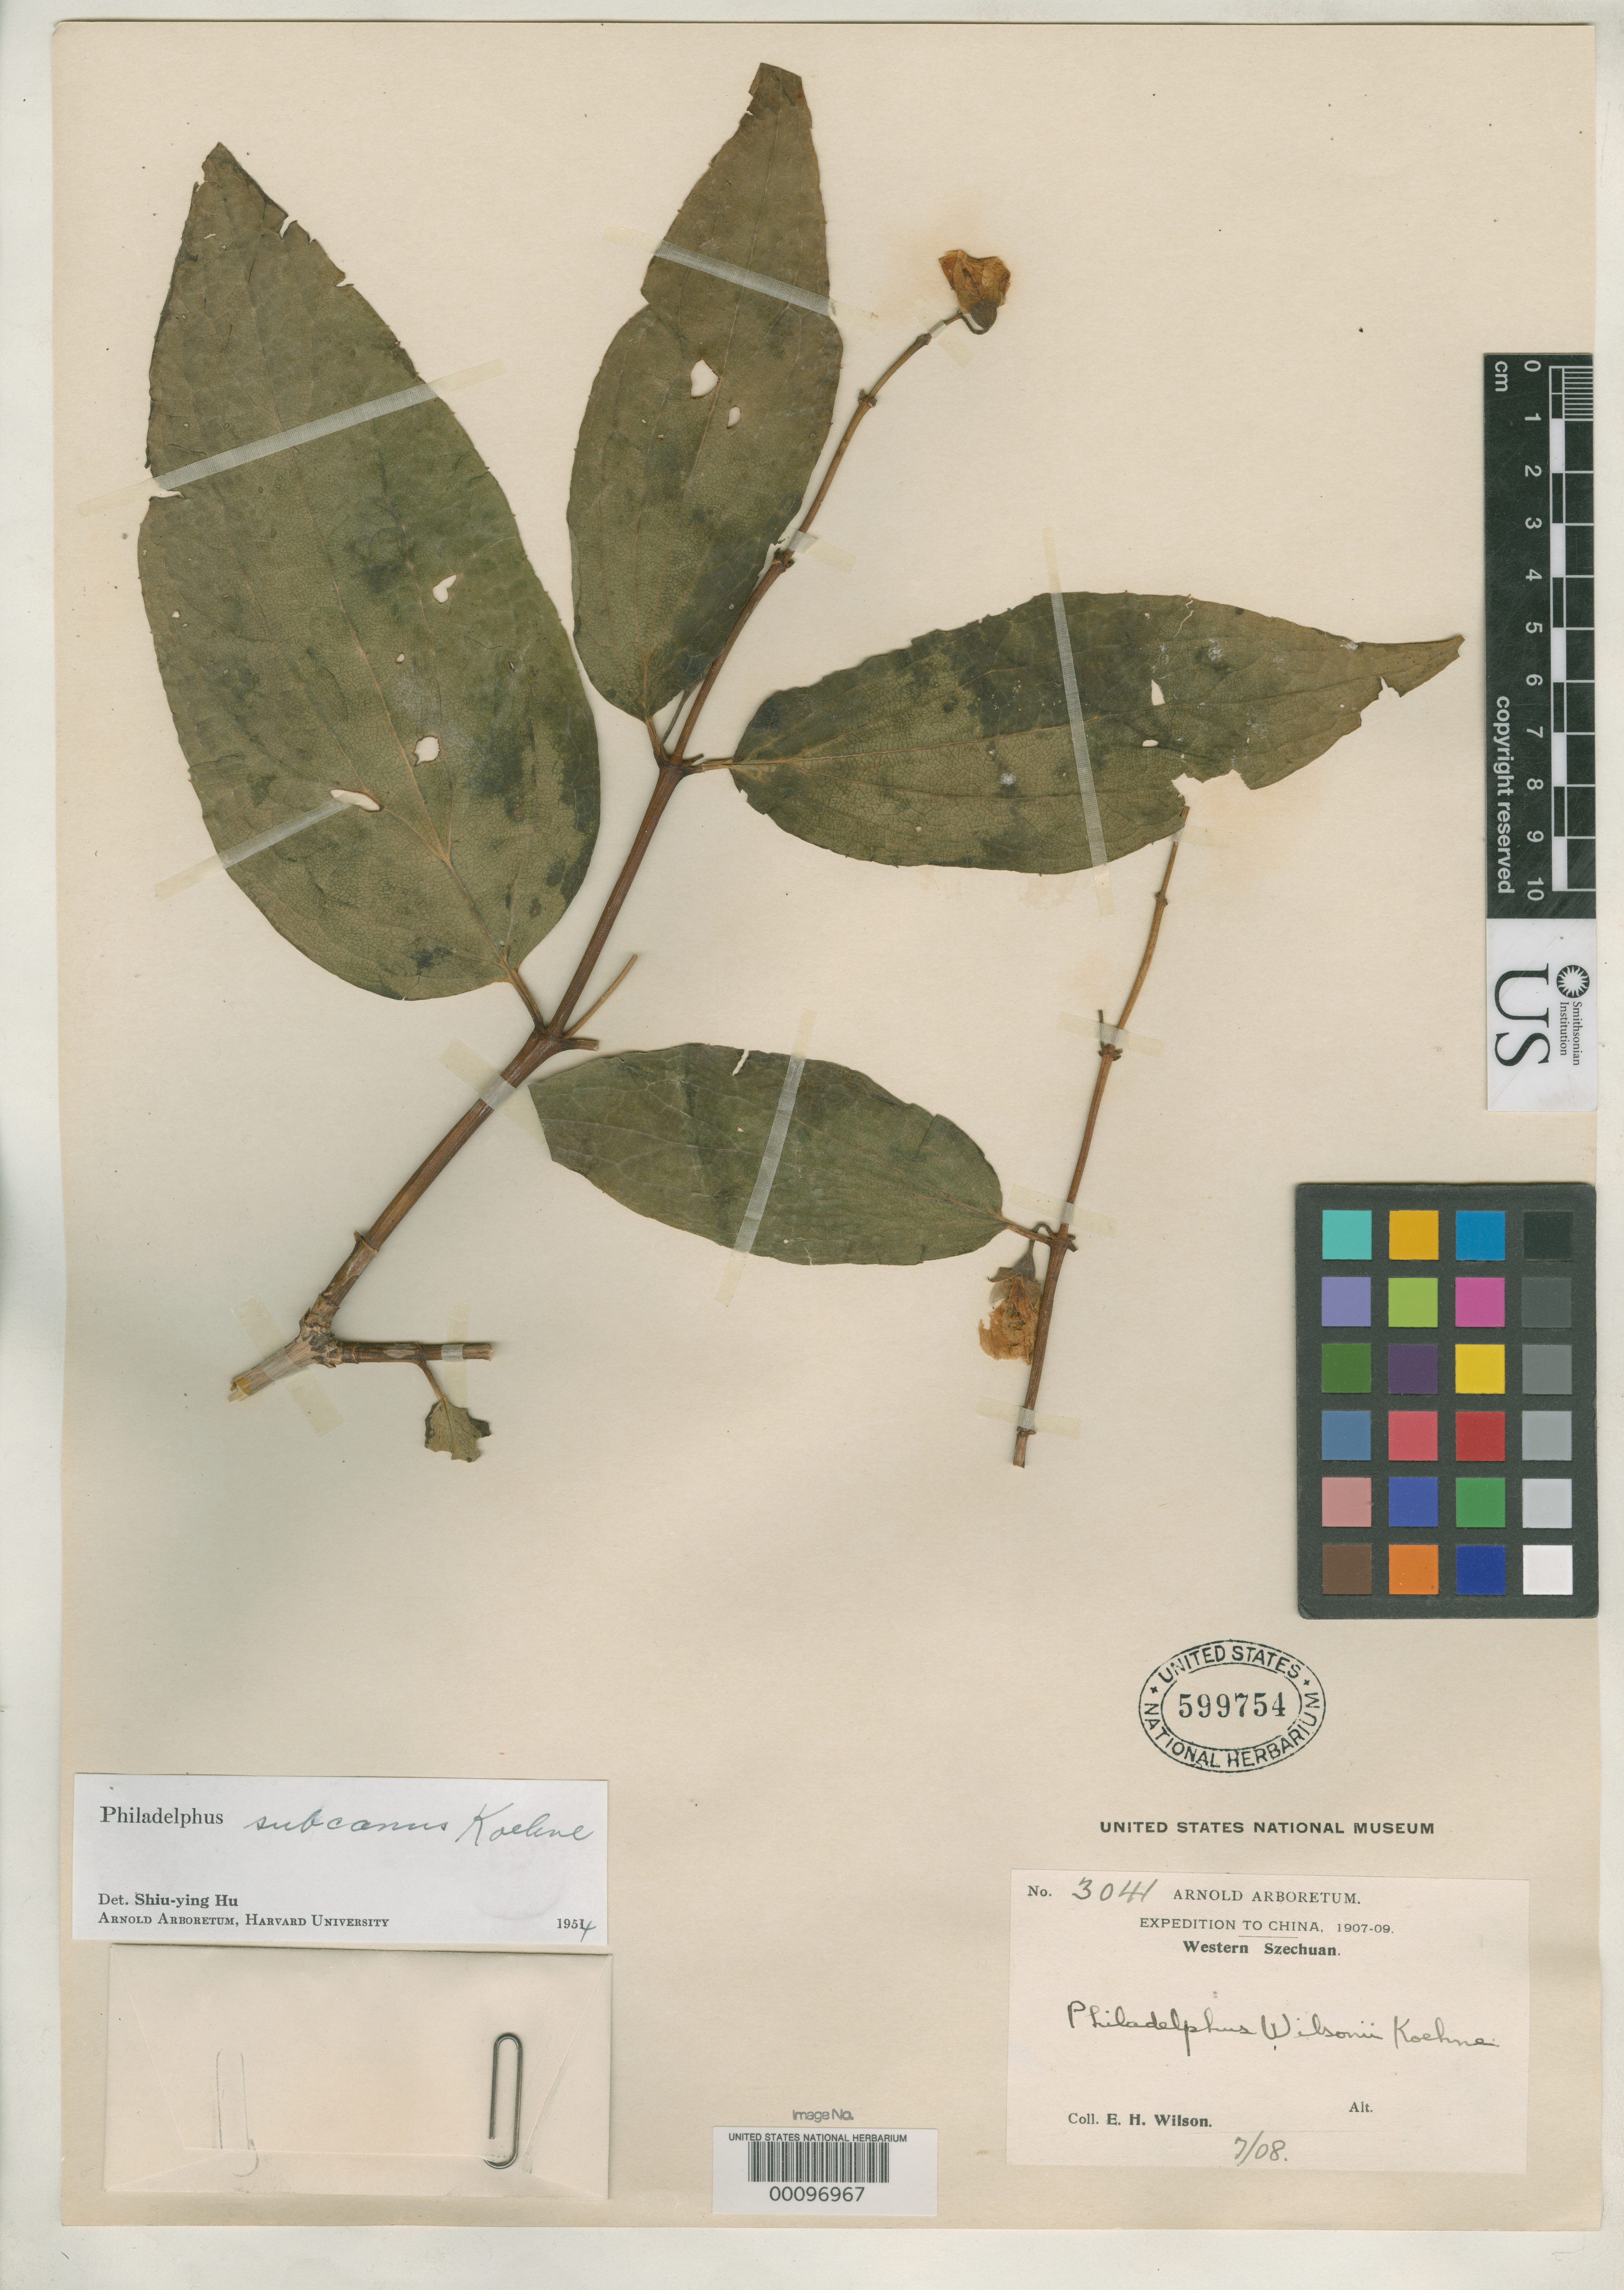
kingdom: Plantae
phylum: Tracheophyta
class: Magnoliopsida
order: Cornales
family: Hydrangeaceae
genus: Philadelphus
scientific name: Philadelphus wilsonii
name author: Koehne in Sarg.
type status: Isotype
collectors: E. H. Wilson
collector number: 3041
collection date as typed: Jul 1908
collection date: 1908-07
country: China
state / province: Sichuan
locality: Wassu country, Wenchuan Hsien.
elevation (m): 1500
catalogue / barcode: US 599754